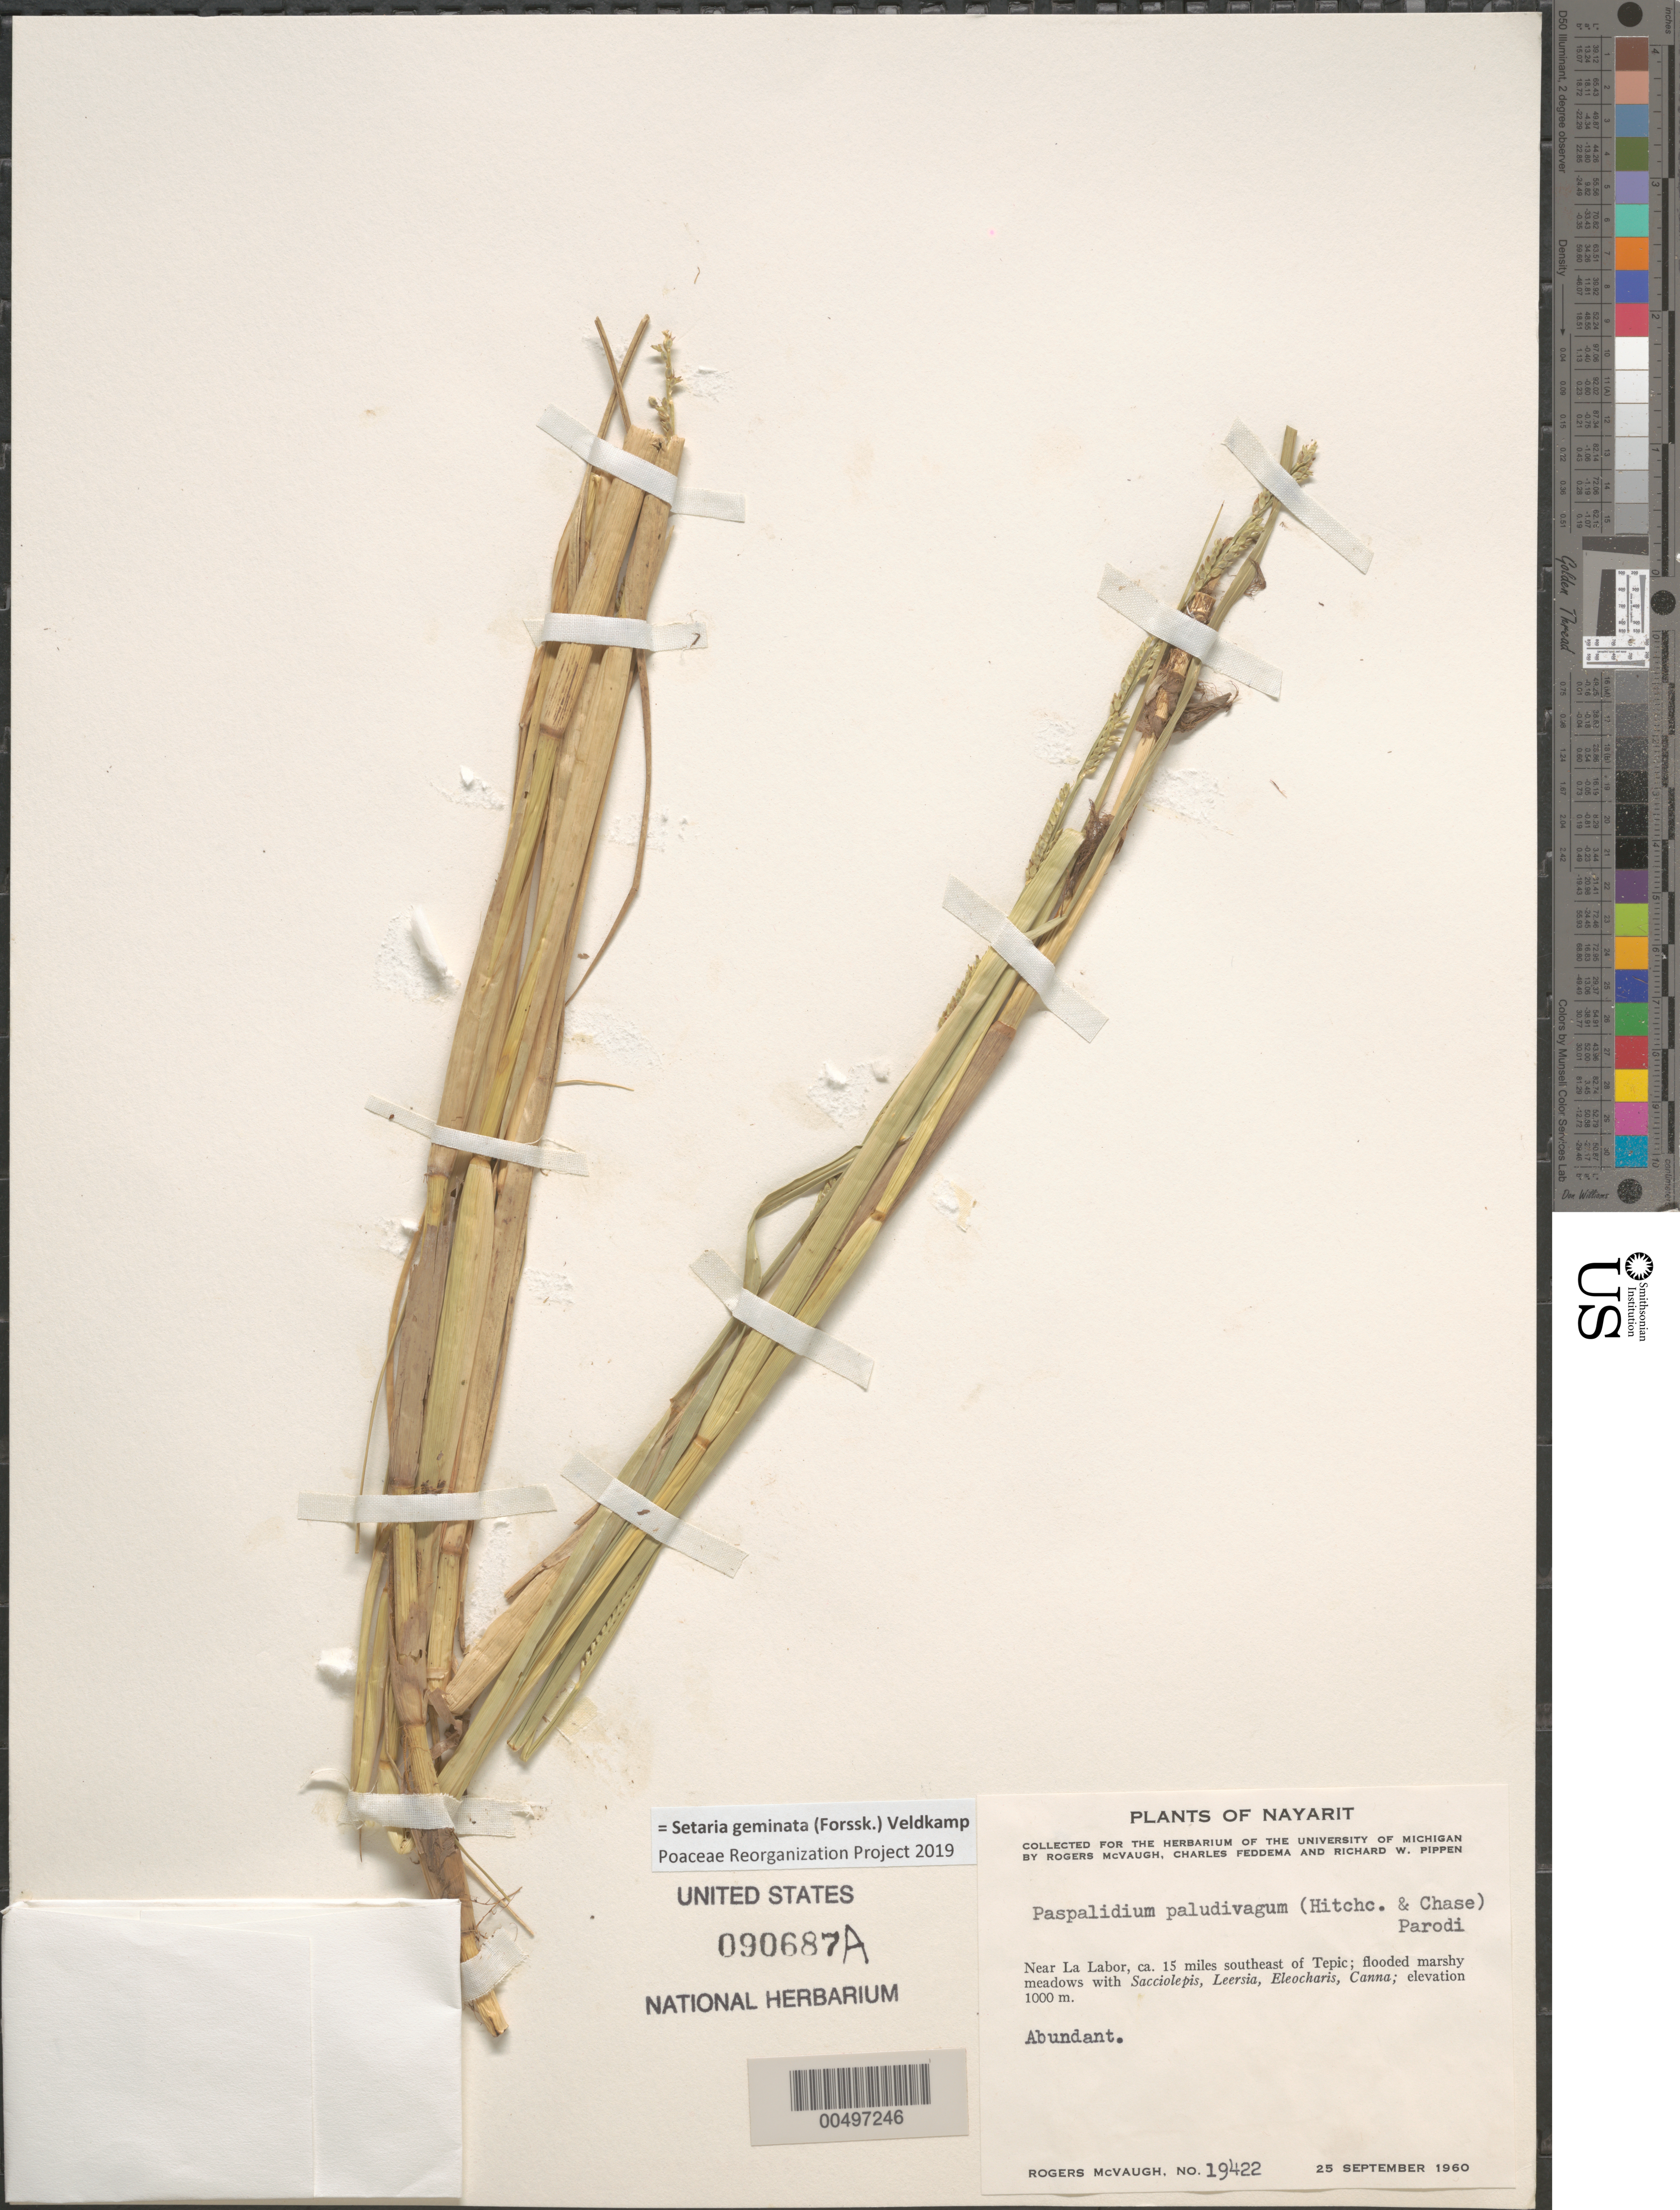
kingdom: Plantae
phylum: Tracheophyta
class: Liliopsida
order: Poales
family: Poaceae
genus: Setaria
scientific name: Setaria geminata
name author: (Forssk.) Veldkamp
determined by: Poaceae Reorganization Project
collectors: R. McVaugh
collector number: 19422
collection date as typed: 25 Sep 1960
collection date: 1960-09-25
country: Mexico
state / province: Nayarit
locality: Near La Labor, ca 15 mi SE of Tepic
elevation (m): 1000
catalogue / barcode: US 90687A